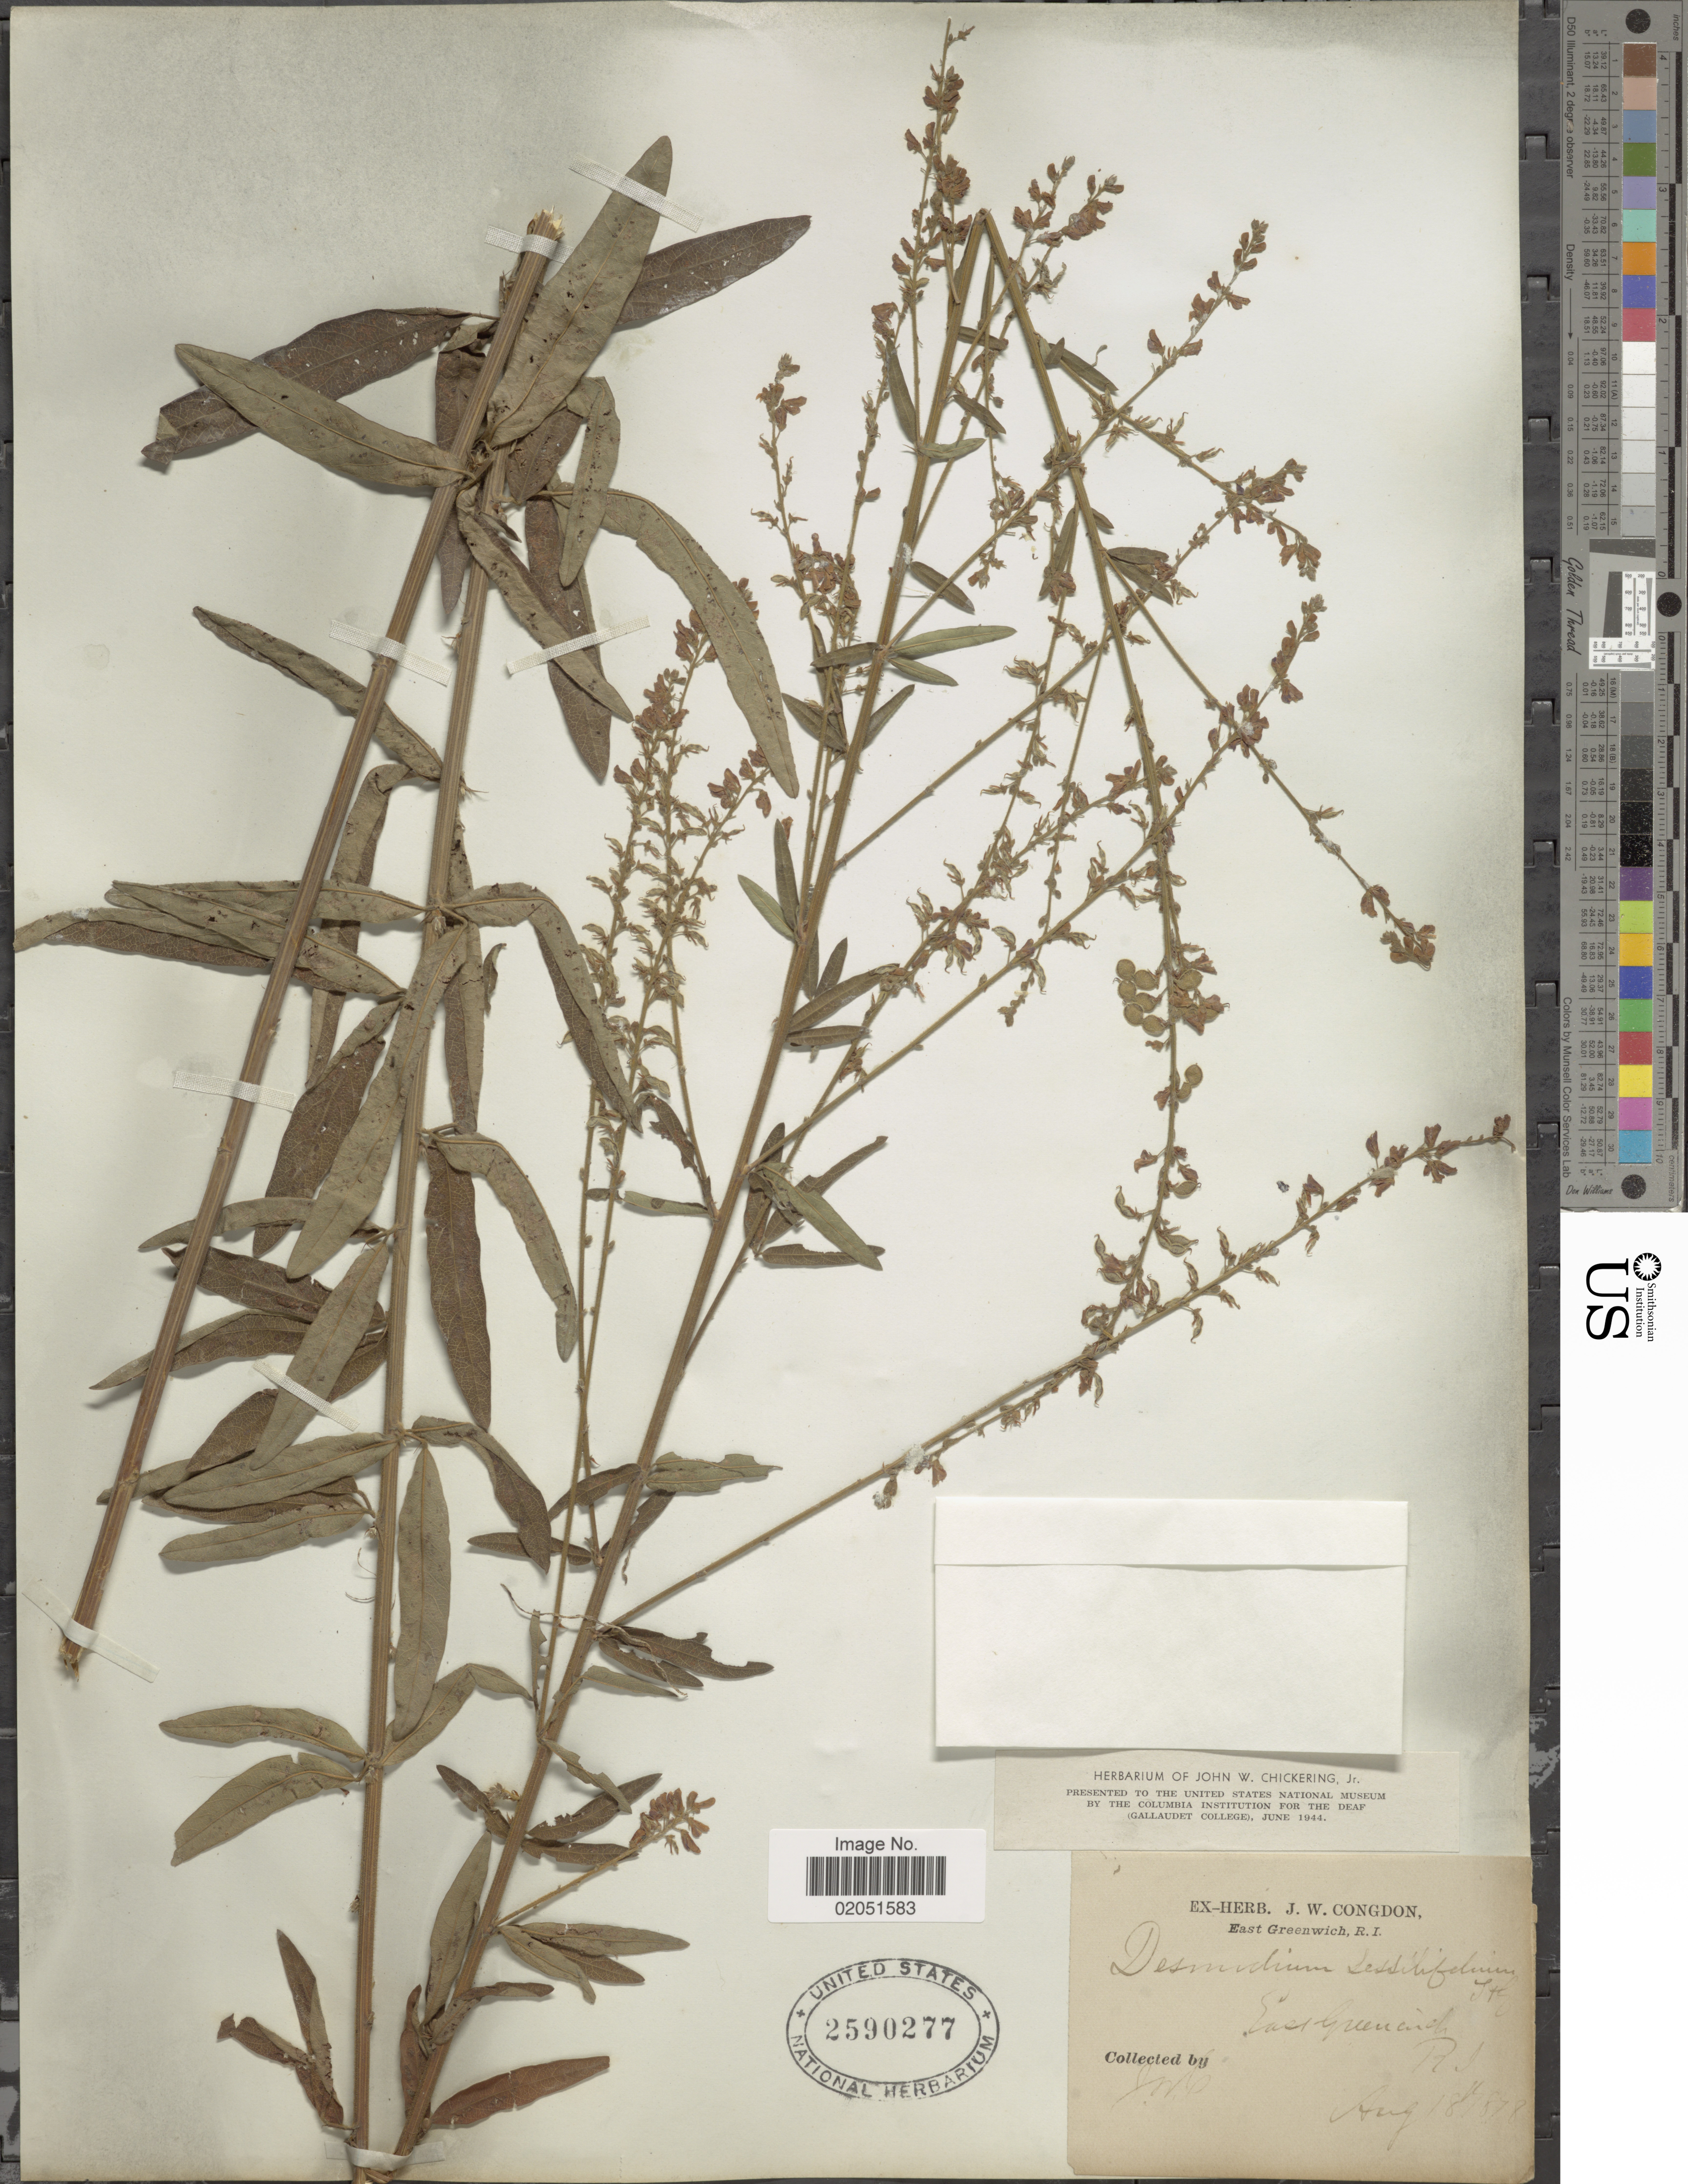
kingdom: Plantae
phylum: Tracheophyta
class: Magnoliopsida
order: Fabales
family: Fabaceae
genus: Desmodium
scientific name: Desmodium sessilifolium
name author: Torr. & A. Gray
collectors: J. W. Congdon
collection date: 1878-08-18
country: United States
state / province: Rhode Island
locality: East Greenwich, R.I.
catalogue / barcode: US 2590277